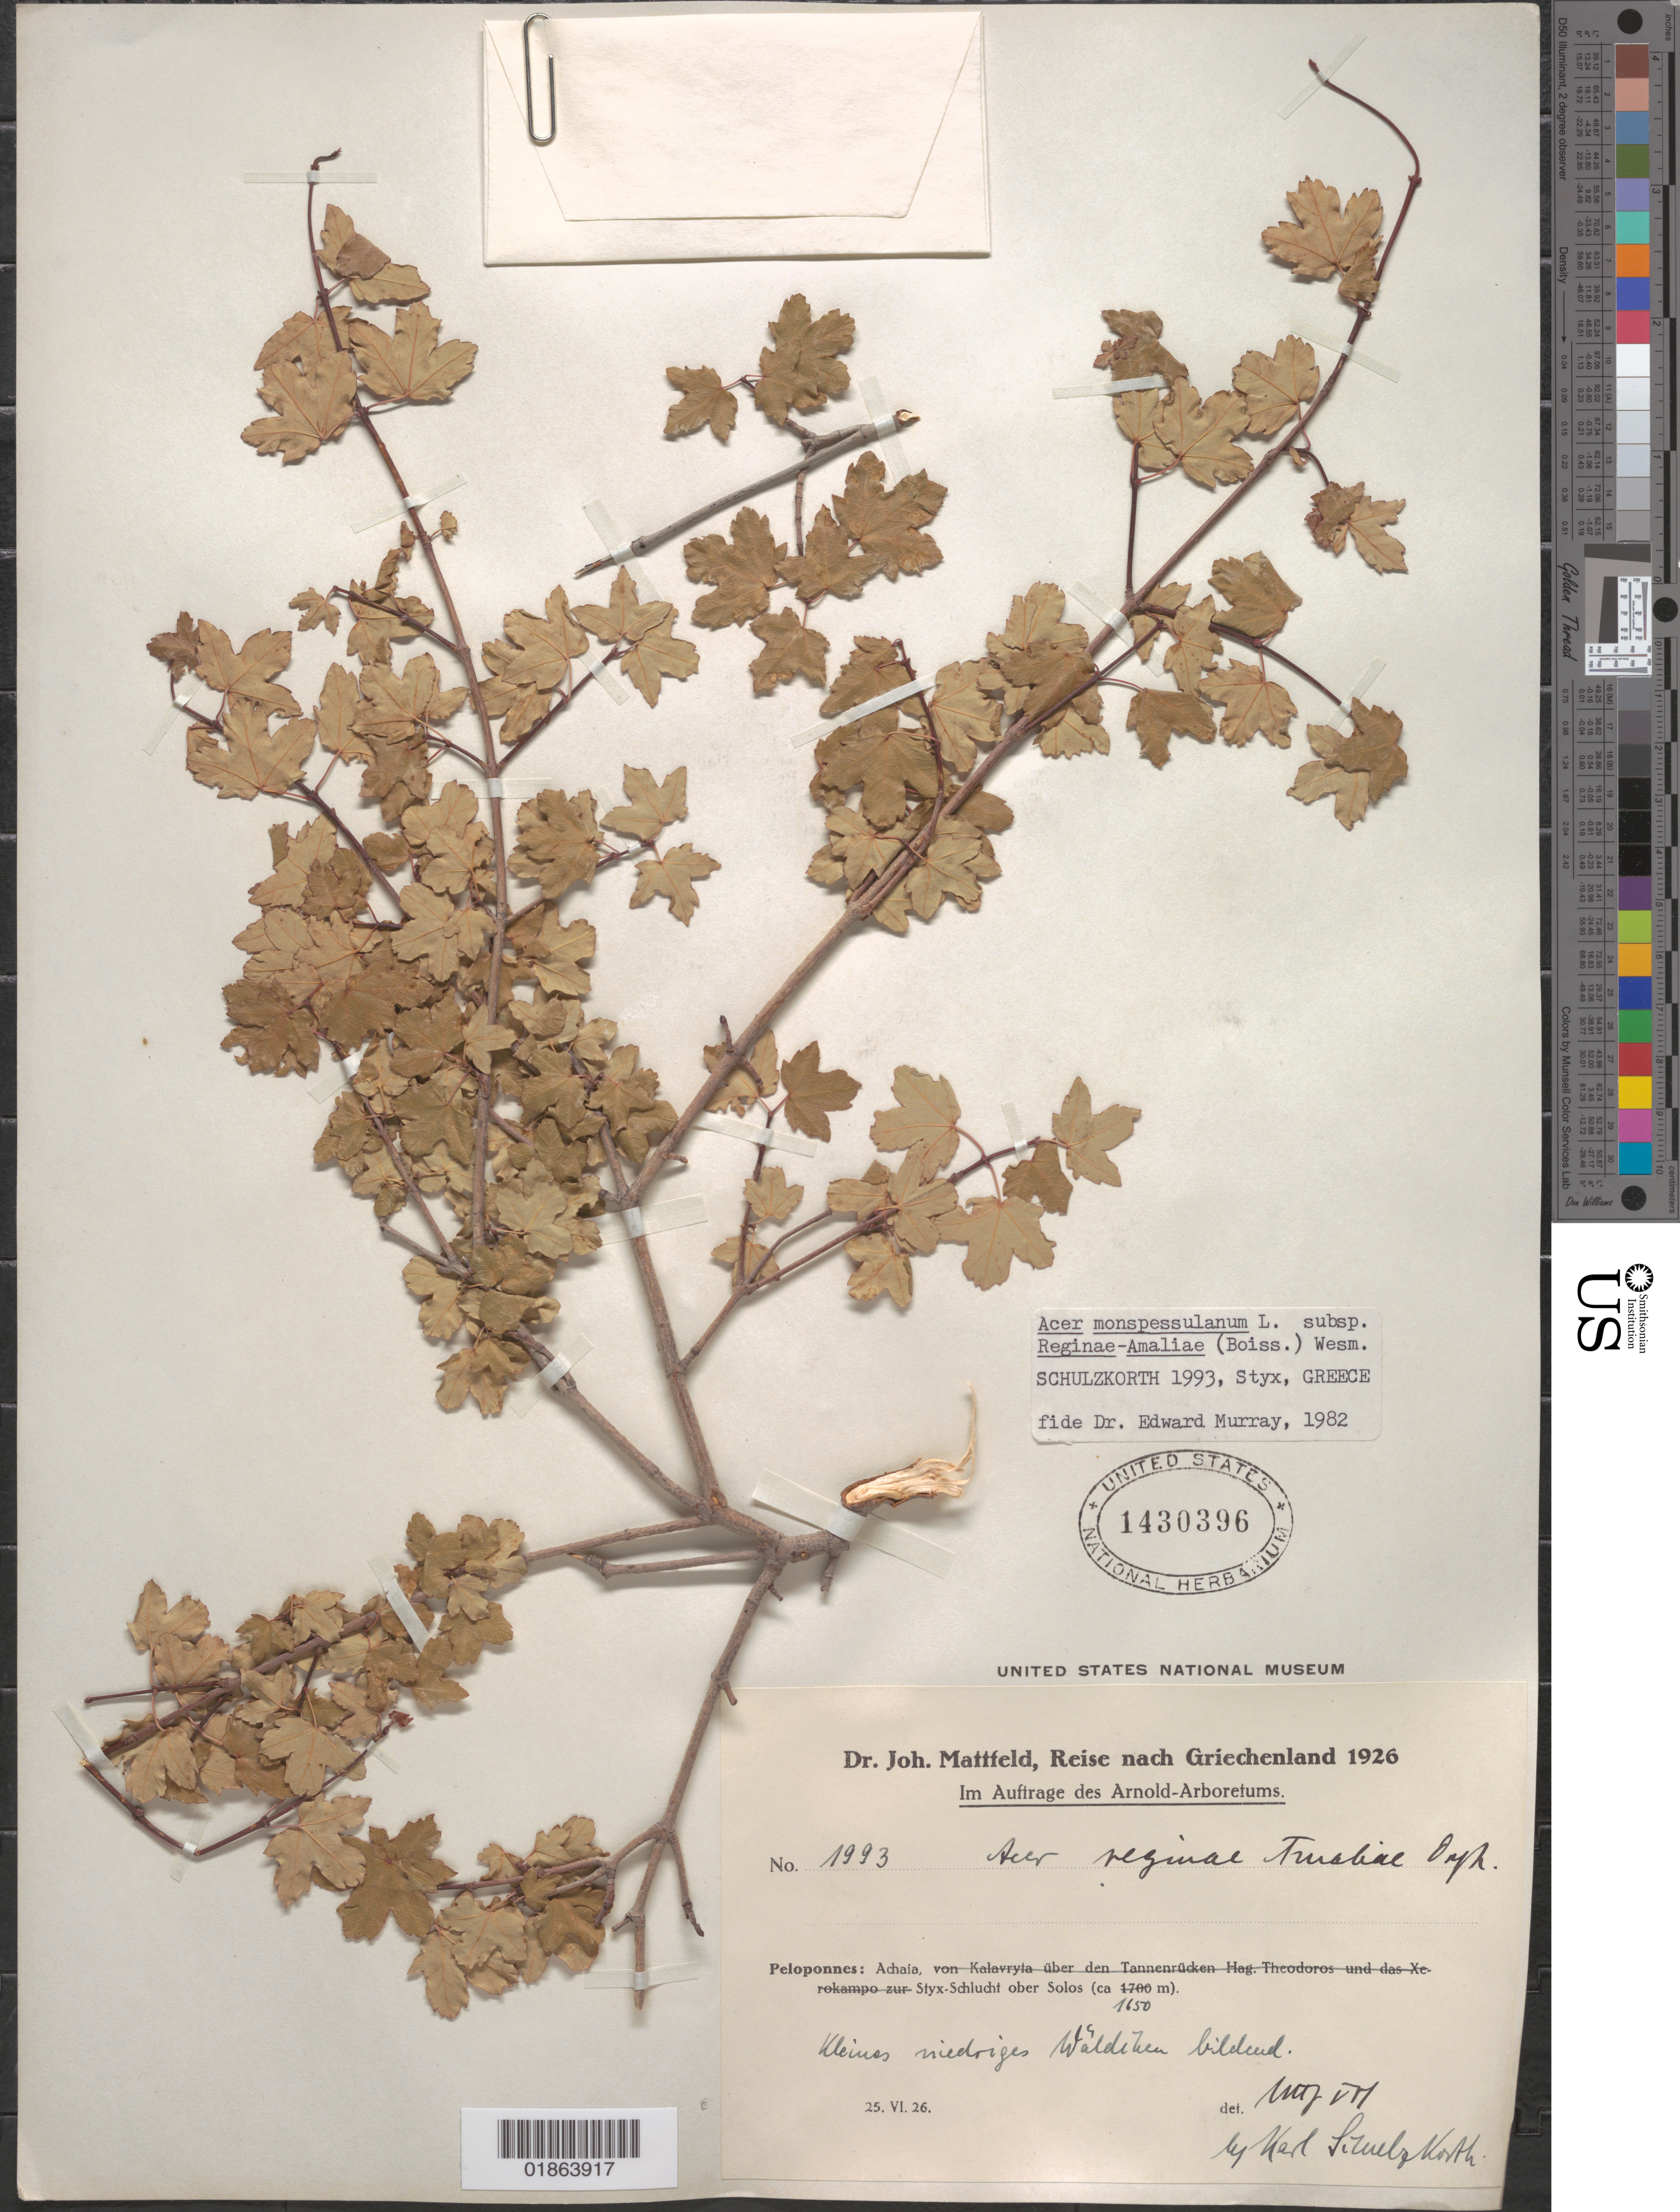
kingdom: Plantae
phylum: Tracheophyta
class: Magnoliopsida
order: Sapindales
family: Sapindaceae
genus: Acer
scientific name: Acer monspessulanum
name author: L.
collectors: K. Schulz-Korth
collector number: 1993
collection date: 1926-06-25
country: Greece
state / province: Peloponnese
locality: Peloponnes: Achaia, Styx-Schlucht ober Solos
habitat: Kleines niedriges walditen bildend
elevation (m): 1650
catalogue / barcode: US 1430396